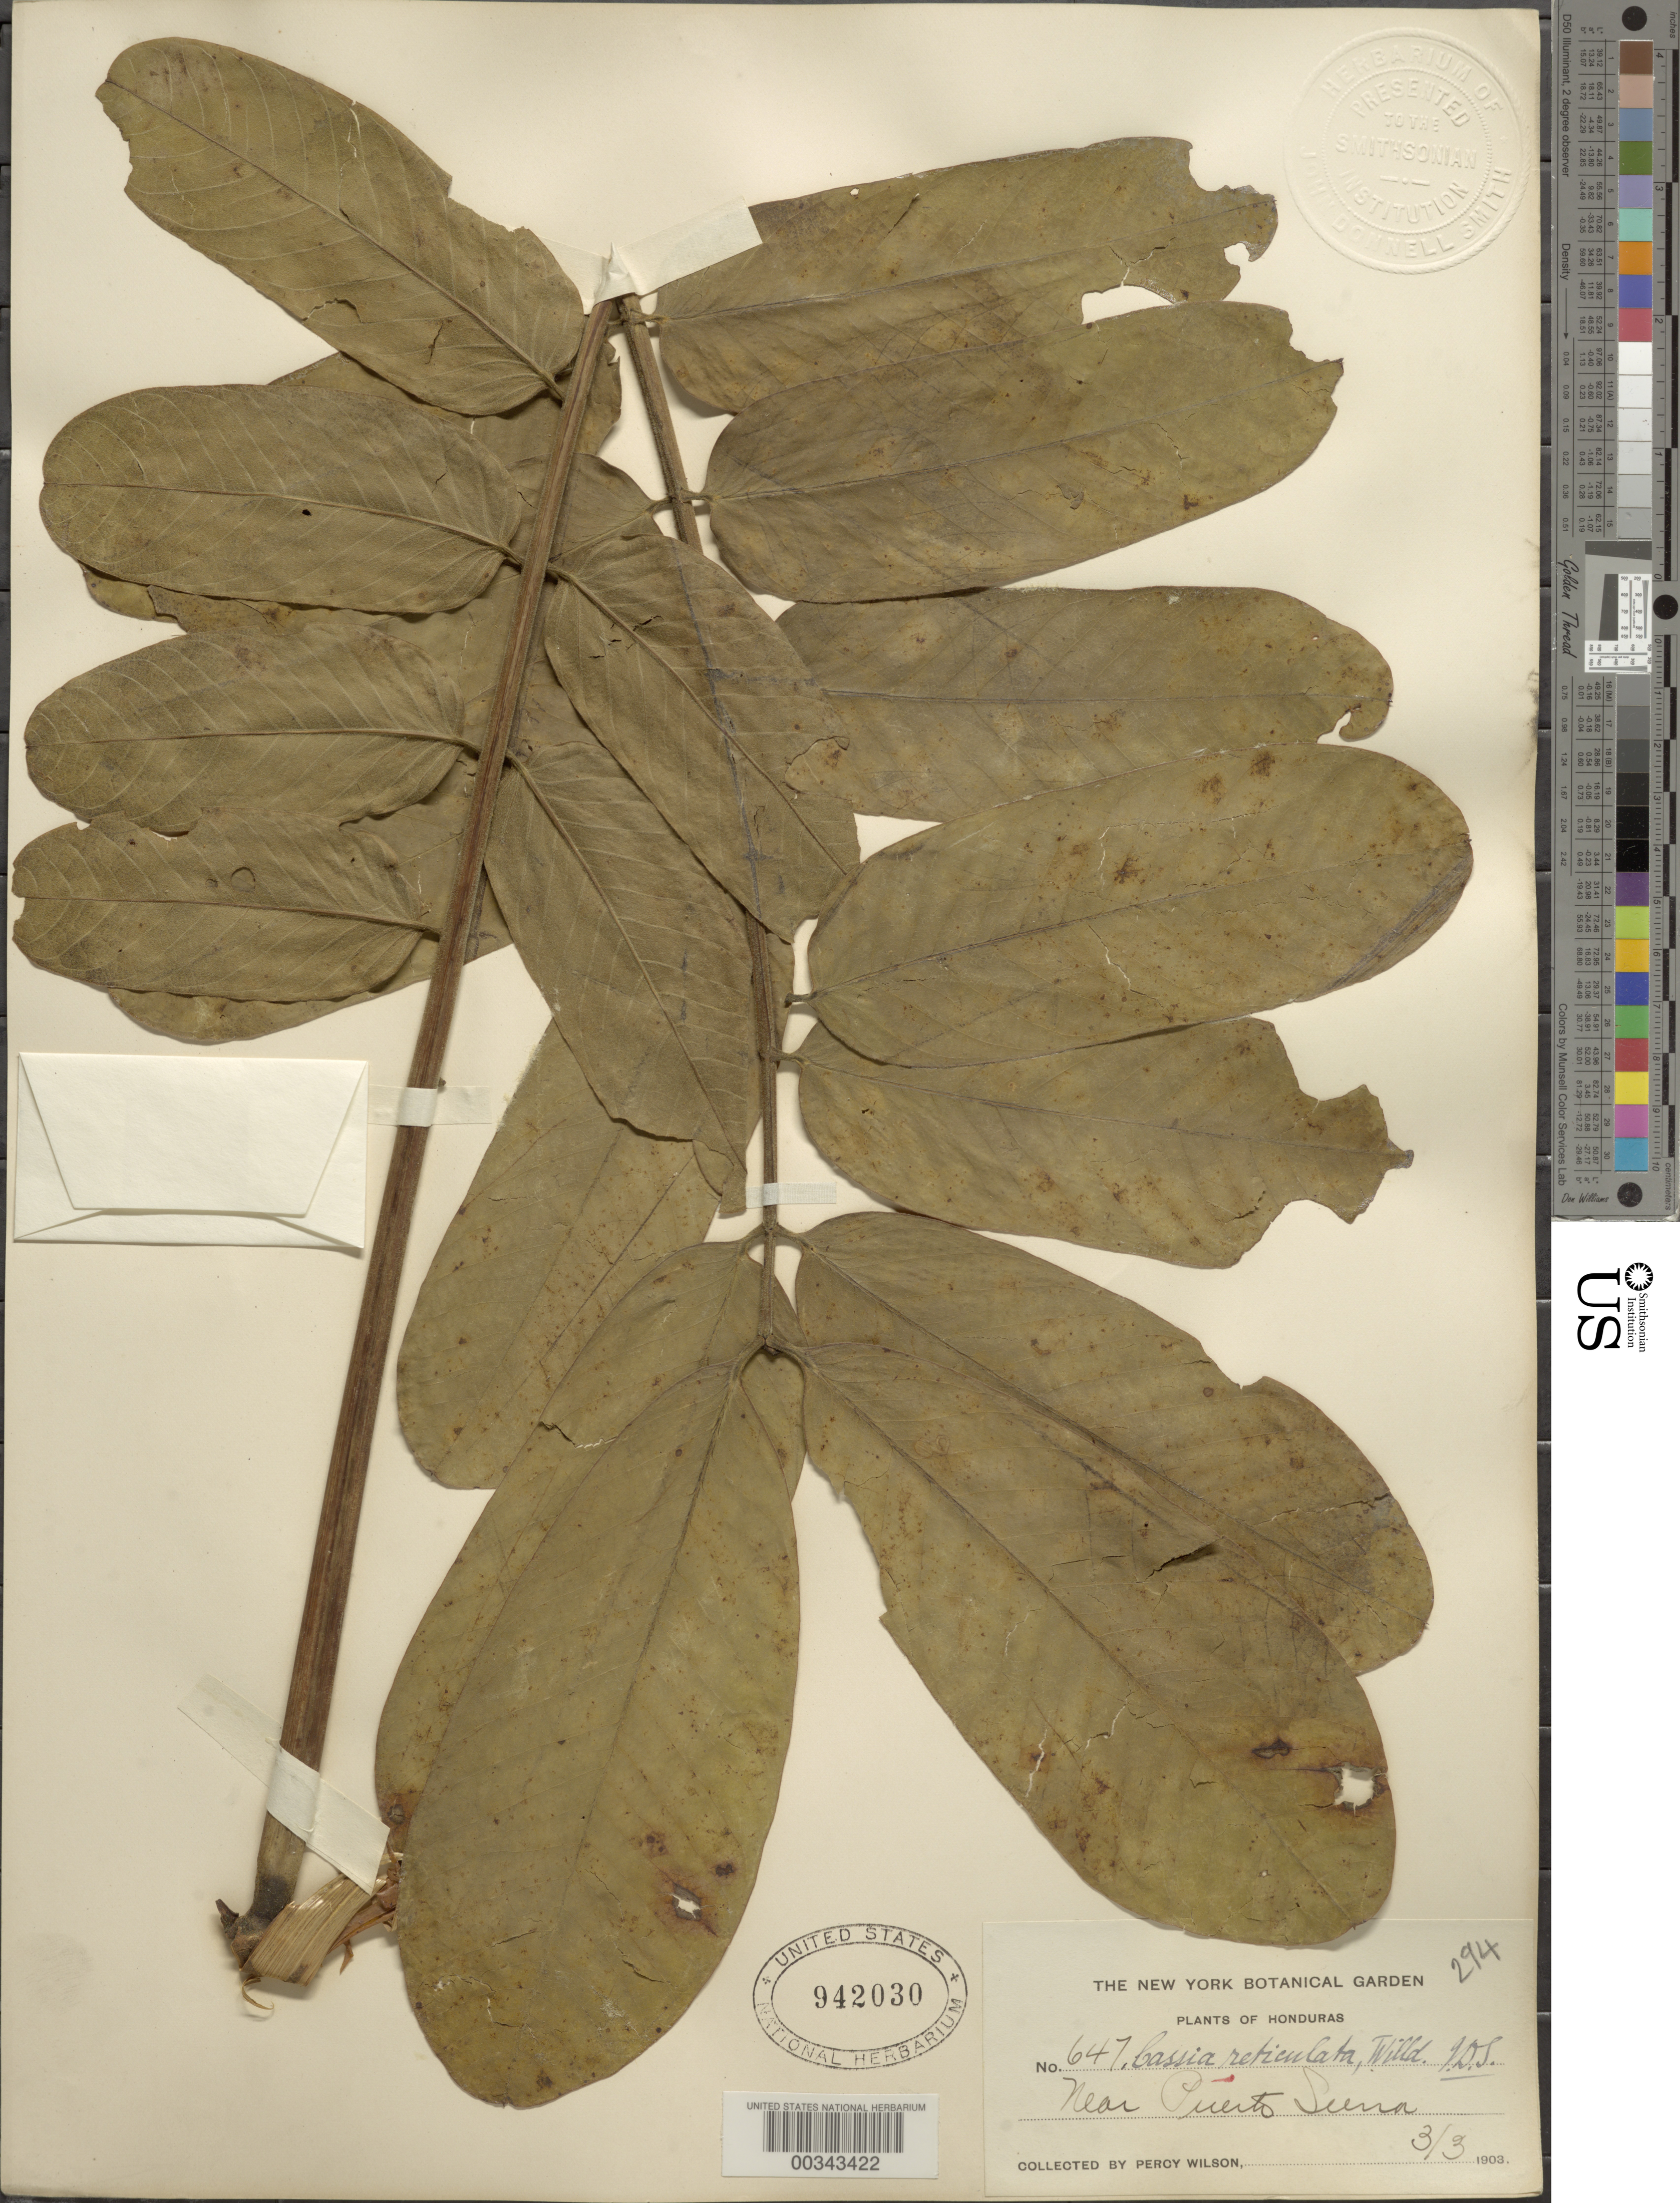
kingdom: Plantae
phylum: Tracheophyta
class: Magnoliopsida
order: Fabales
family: Fabaceae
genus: Senna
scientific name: Senna reticulata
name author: (Willd.) H.S. Irwin & Barneby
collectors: P. Wilson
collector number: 647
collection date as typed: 03 Mar 1903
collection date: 1903-03-03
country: Honduras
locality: Near puerto siena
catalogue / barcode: US 942030